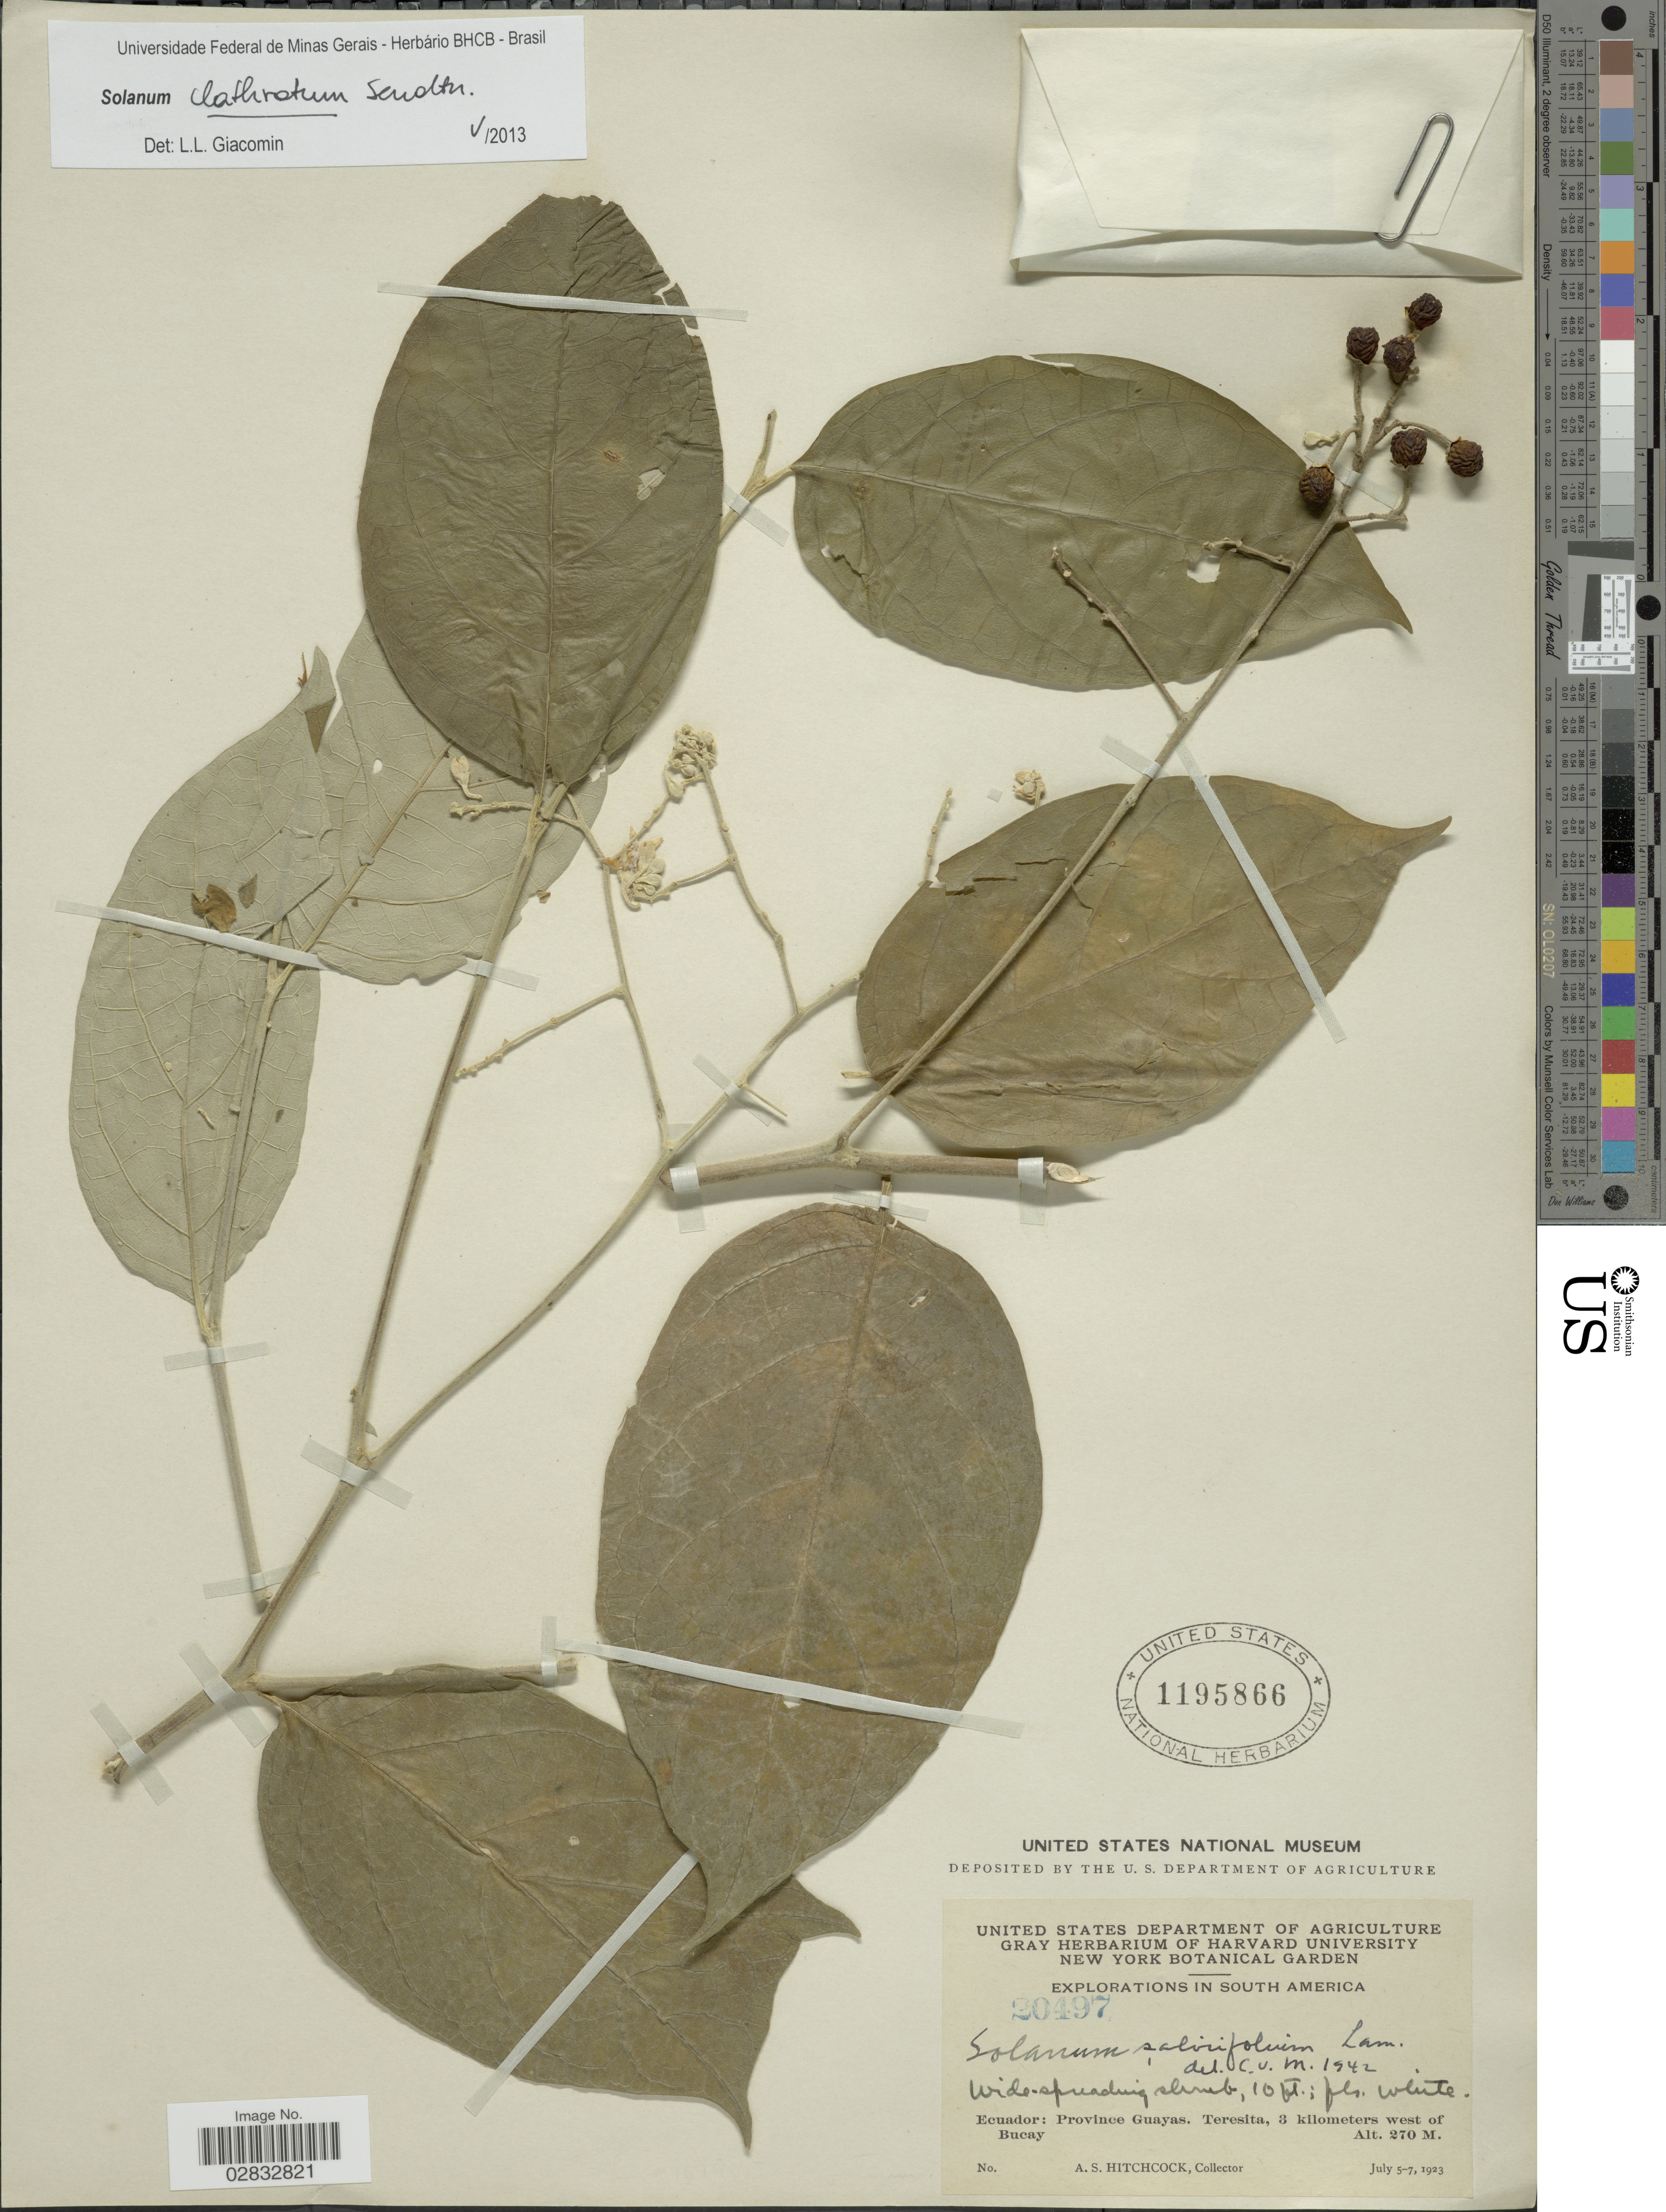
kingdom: Plantae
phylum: Tracheophyta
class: Magnoliopsida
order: Solanales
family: Solanaceae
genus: Solanum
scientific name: Solanum clathratum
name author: Sendtn.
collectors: A. S. Hitchcock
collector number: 20497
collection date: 1923-07-05/1923-07-07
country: Ecuador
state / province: Guayas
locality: Teresita, 3 kilomters west of Bucay.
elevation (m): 270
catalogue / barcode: US 1195866